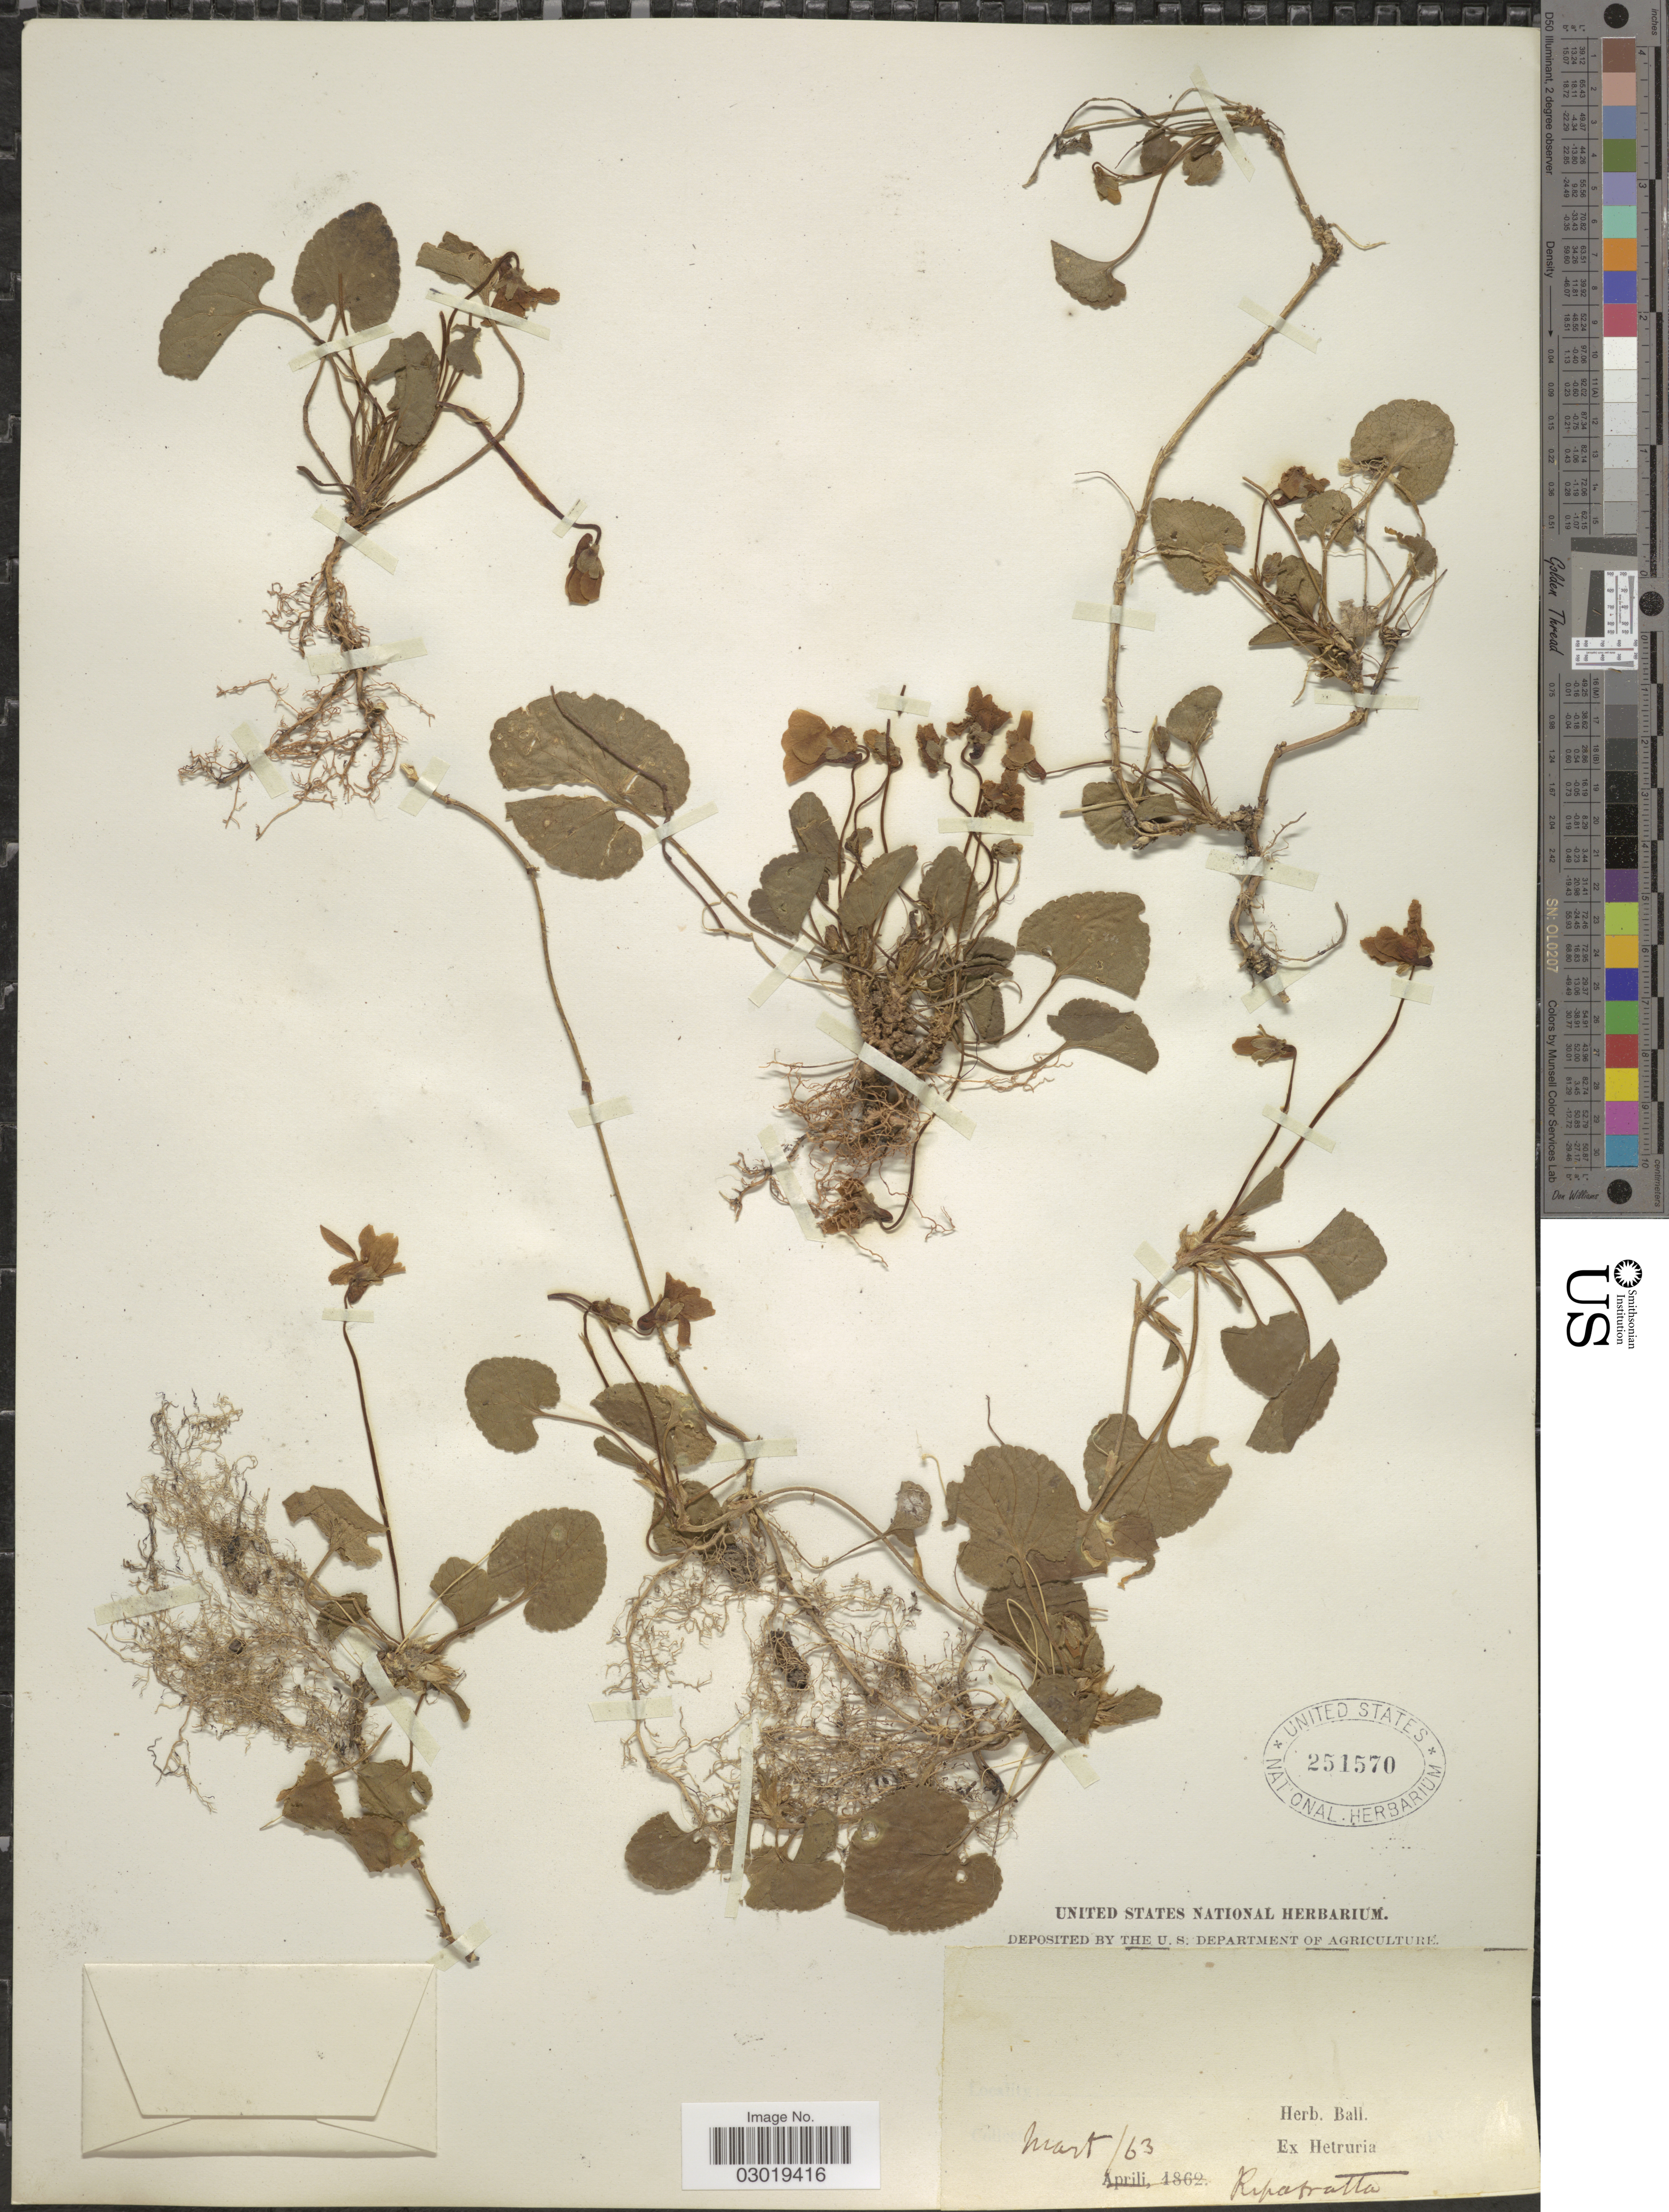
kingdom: Plantae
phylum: Tracheophyta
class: Magnoliopsida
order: Malpighiales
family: Violaceae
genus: Viola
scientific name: Viola sp.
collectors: ex herb. Ball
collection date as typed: Transcribed d/m/y: /3/63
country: Italy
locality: Hetruria, Ripastratta [interpreted].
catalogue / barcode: US 251570